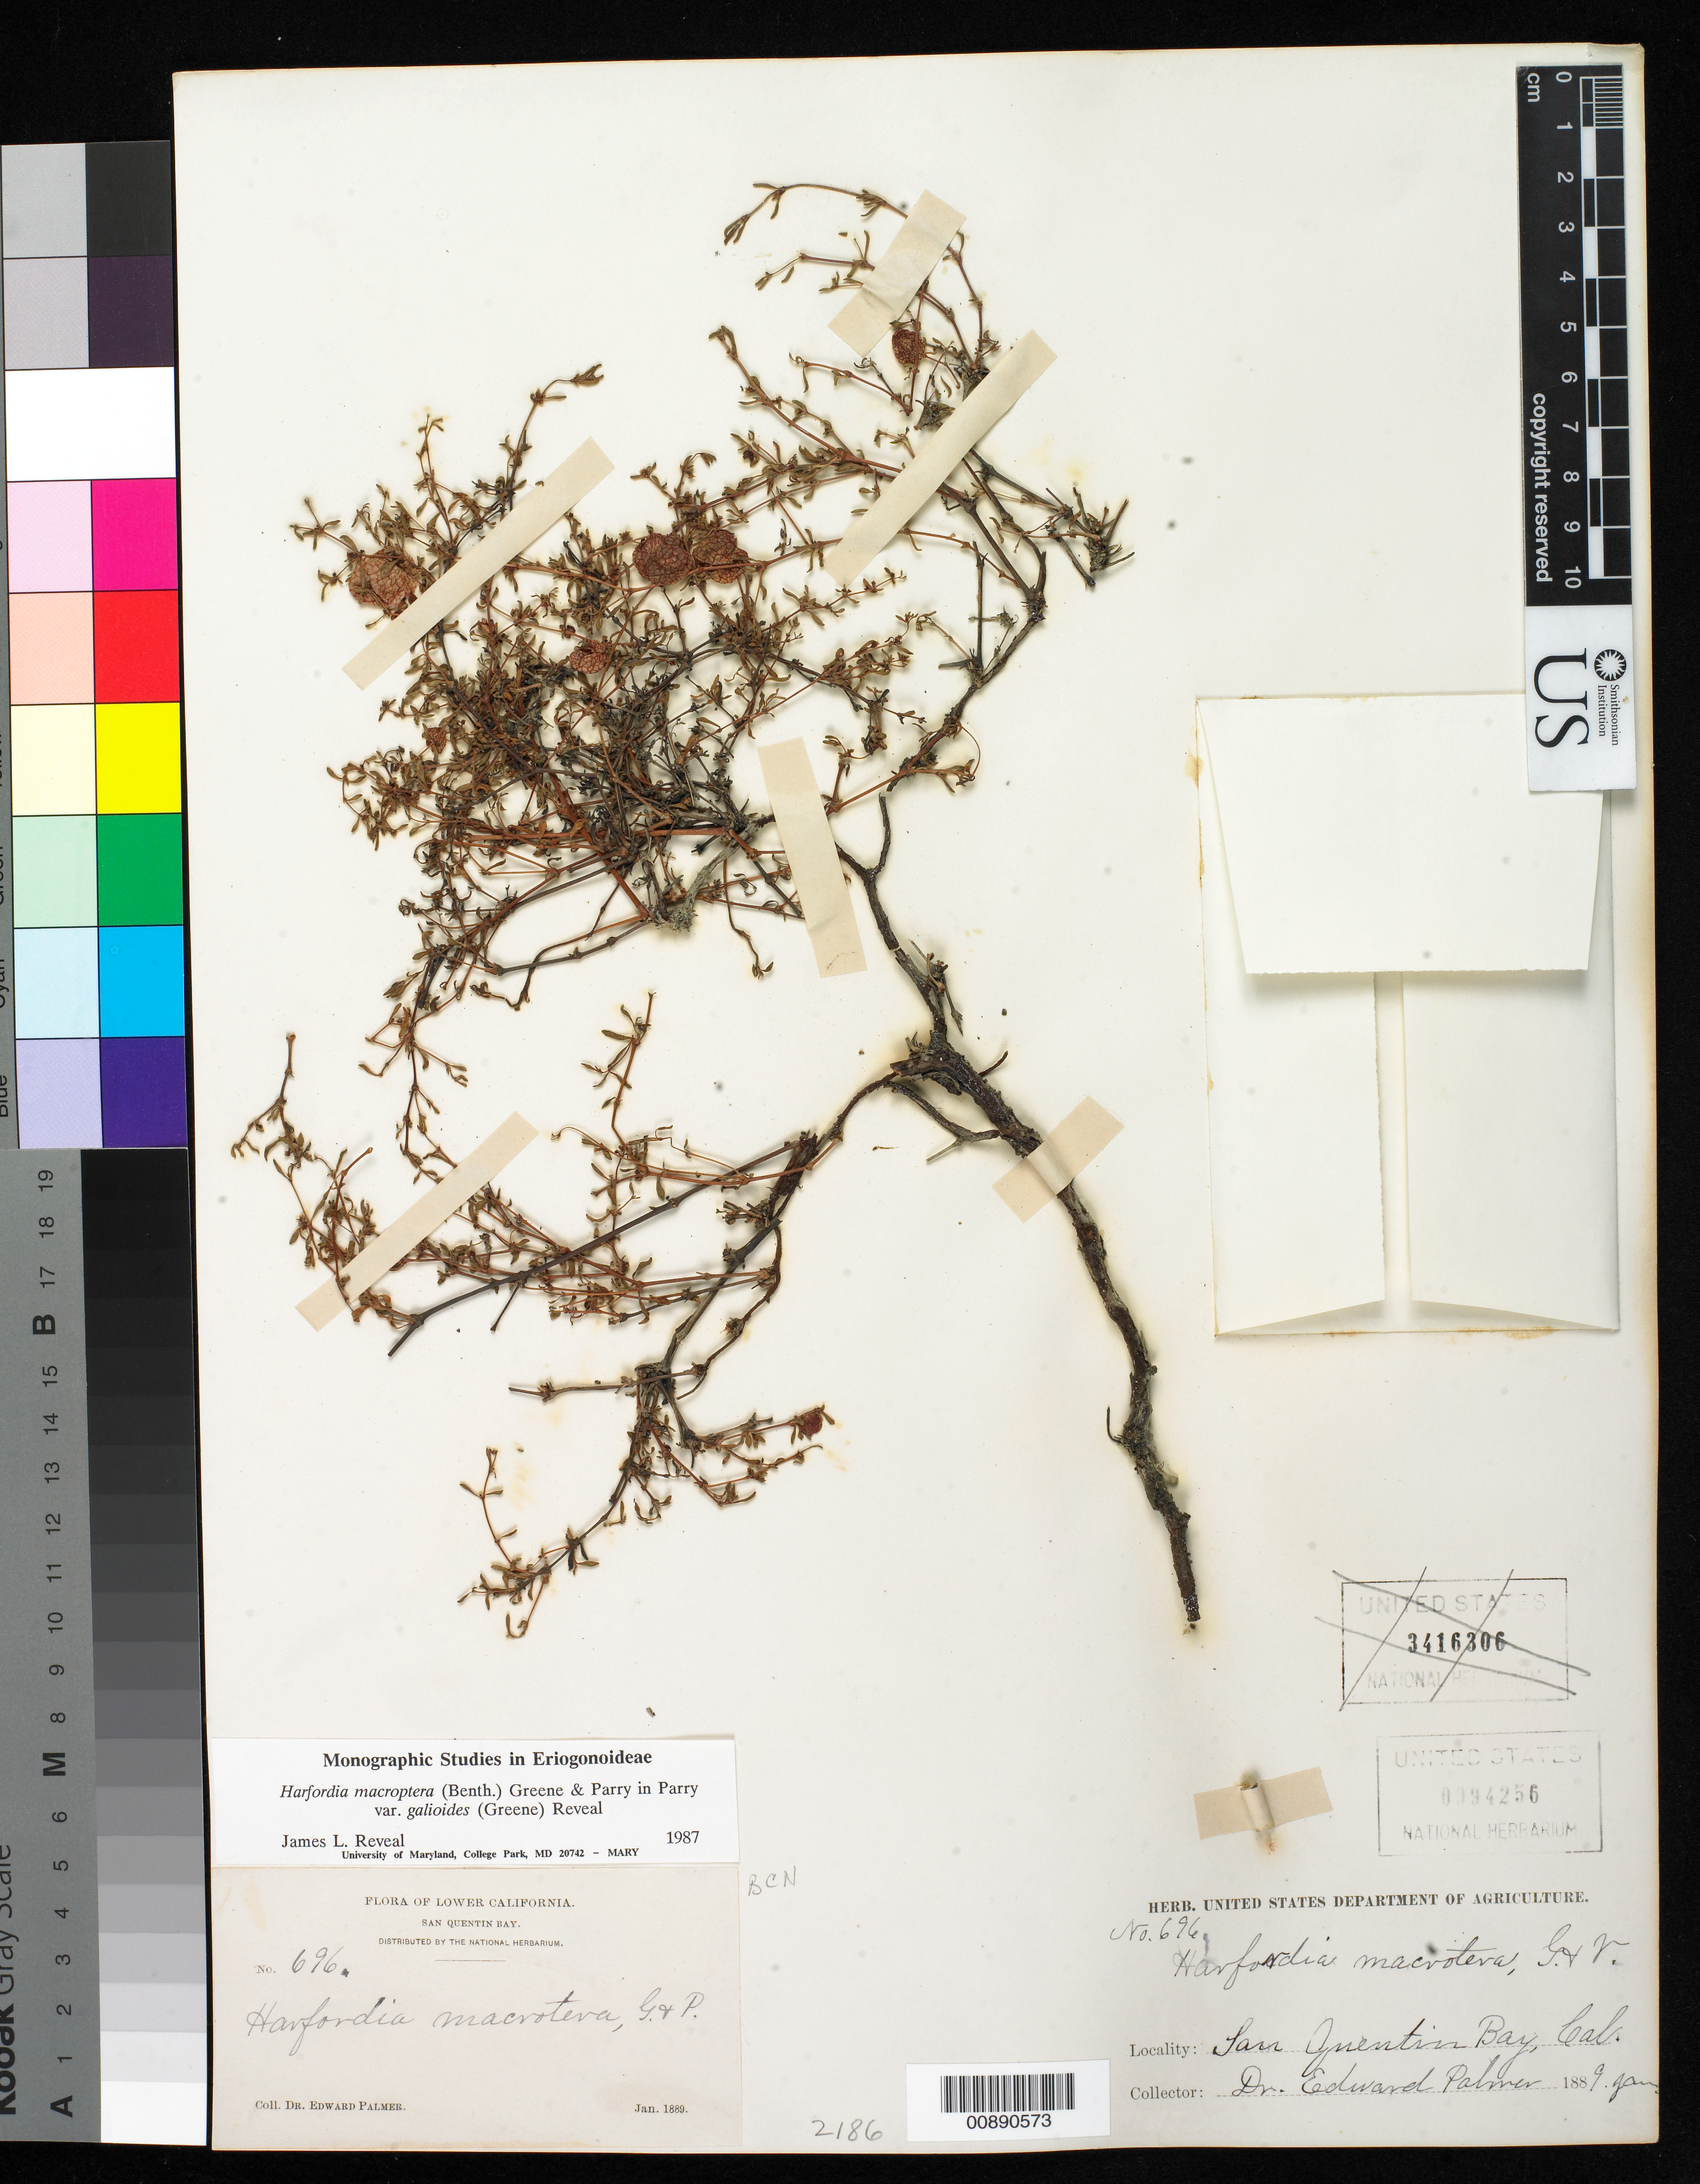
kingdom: Plantae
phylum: Tracheophyta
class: Magnoliopsida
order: Caryophyllales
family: Polygonaceae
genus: Harfordia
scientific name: Harfordia macroptera var. galioides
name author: (Greene) Reveal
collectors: E. Palmer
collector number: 696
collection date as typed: Jan 1889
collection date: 1889-01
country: Mexico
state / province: Baja California Norte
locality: San Quentin Bay, Baja California.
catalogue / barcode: US 94256